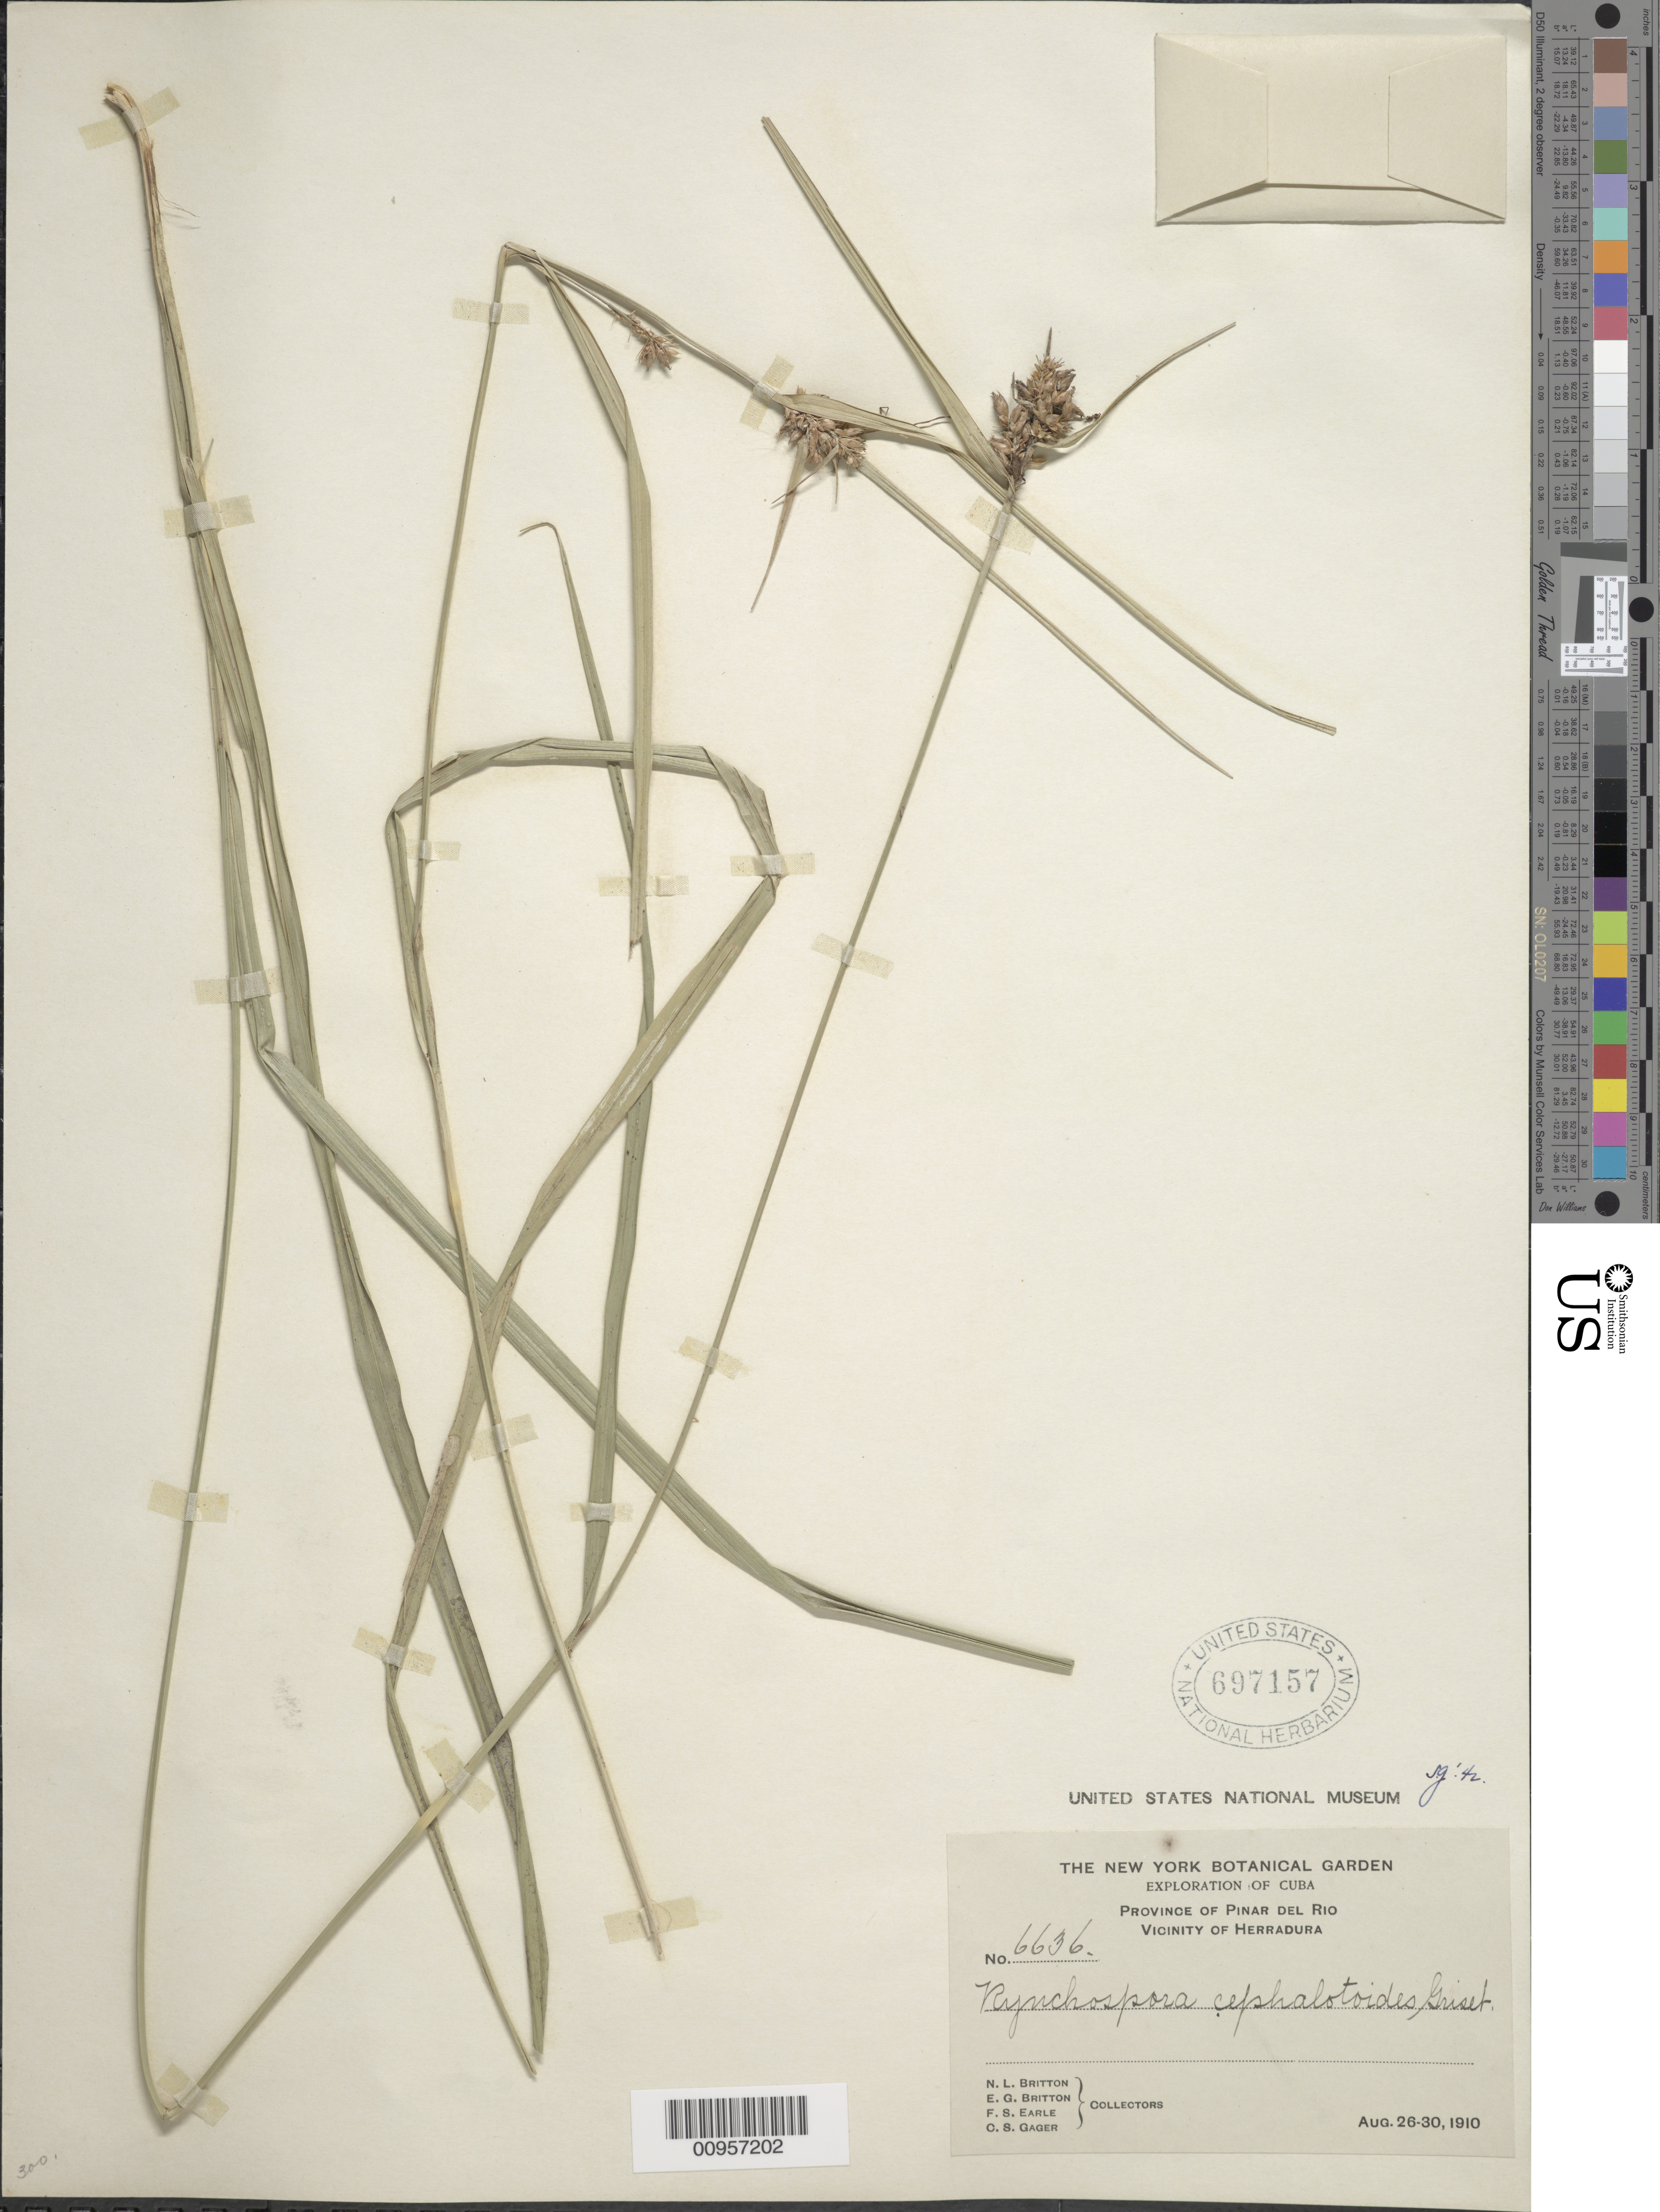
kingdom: Plantae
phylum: Tracheophyta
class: Liliopsida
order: Poales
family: Cyperaceae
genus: Rhynchospora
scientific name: Rhynchospora cephalotoides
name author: Griseb.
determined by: Gale, S.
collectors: N. Britton, E. G. Britton, F. S. Earle & C. Gager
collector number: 6636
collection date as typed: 26 Aug 1910 to 30 Aug 1910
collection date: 1910-08-26/1910-08-30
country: Cuba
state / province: Pinar del Rio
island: Cuba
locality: Vicinity of Herradura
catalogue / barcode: US 697157